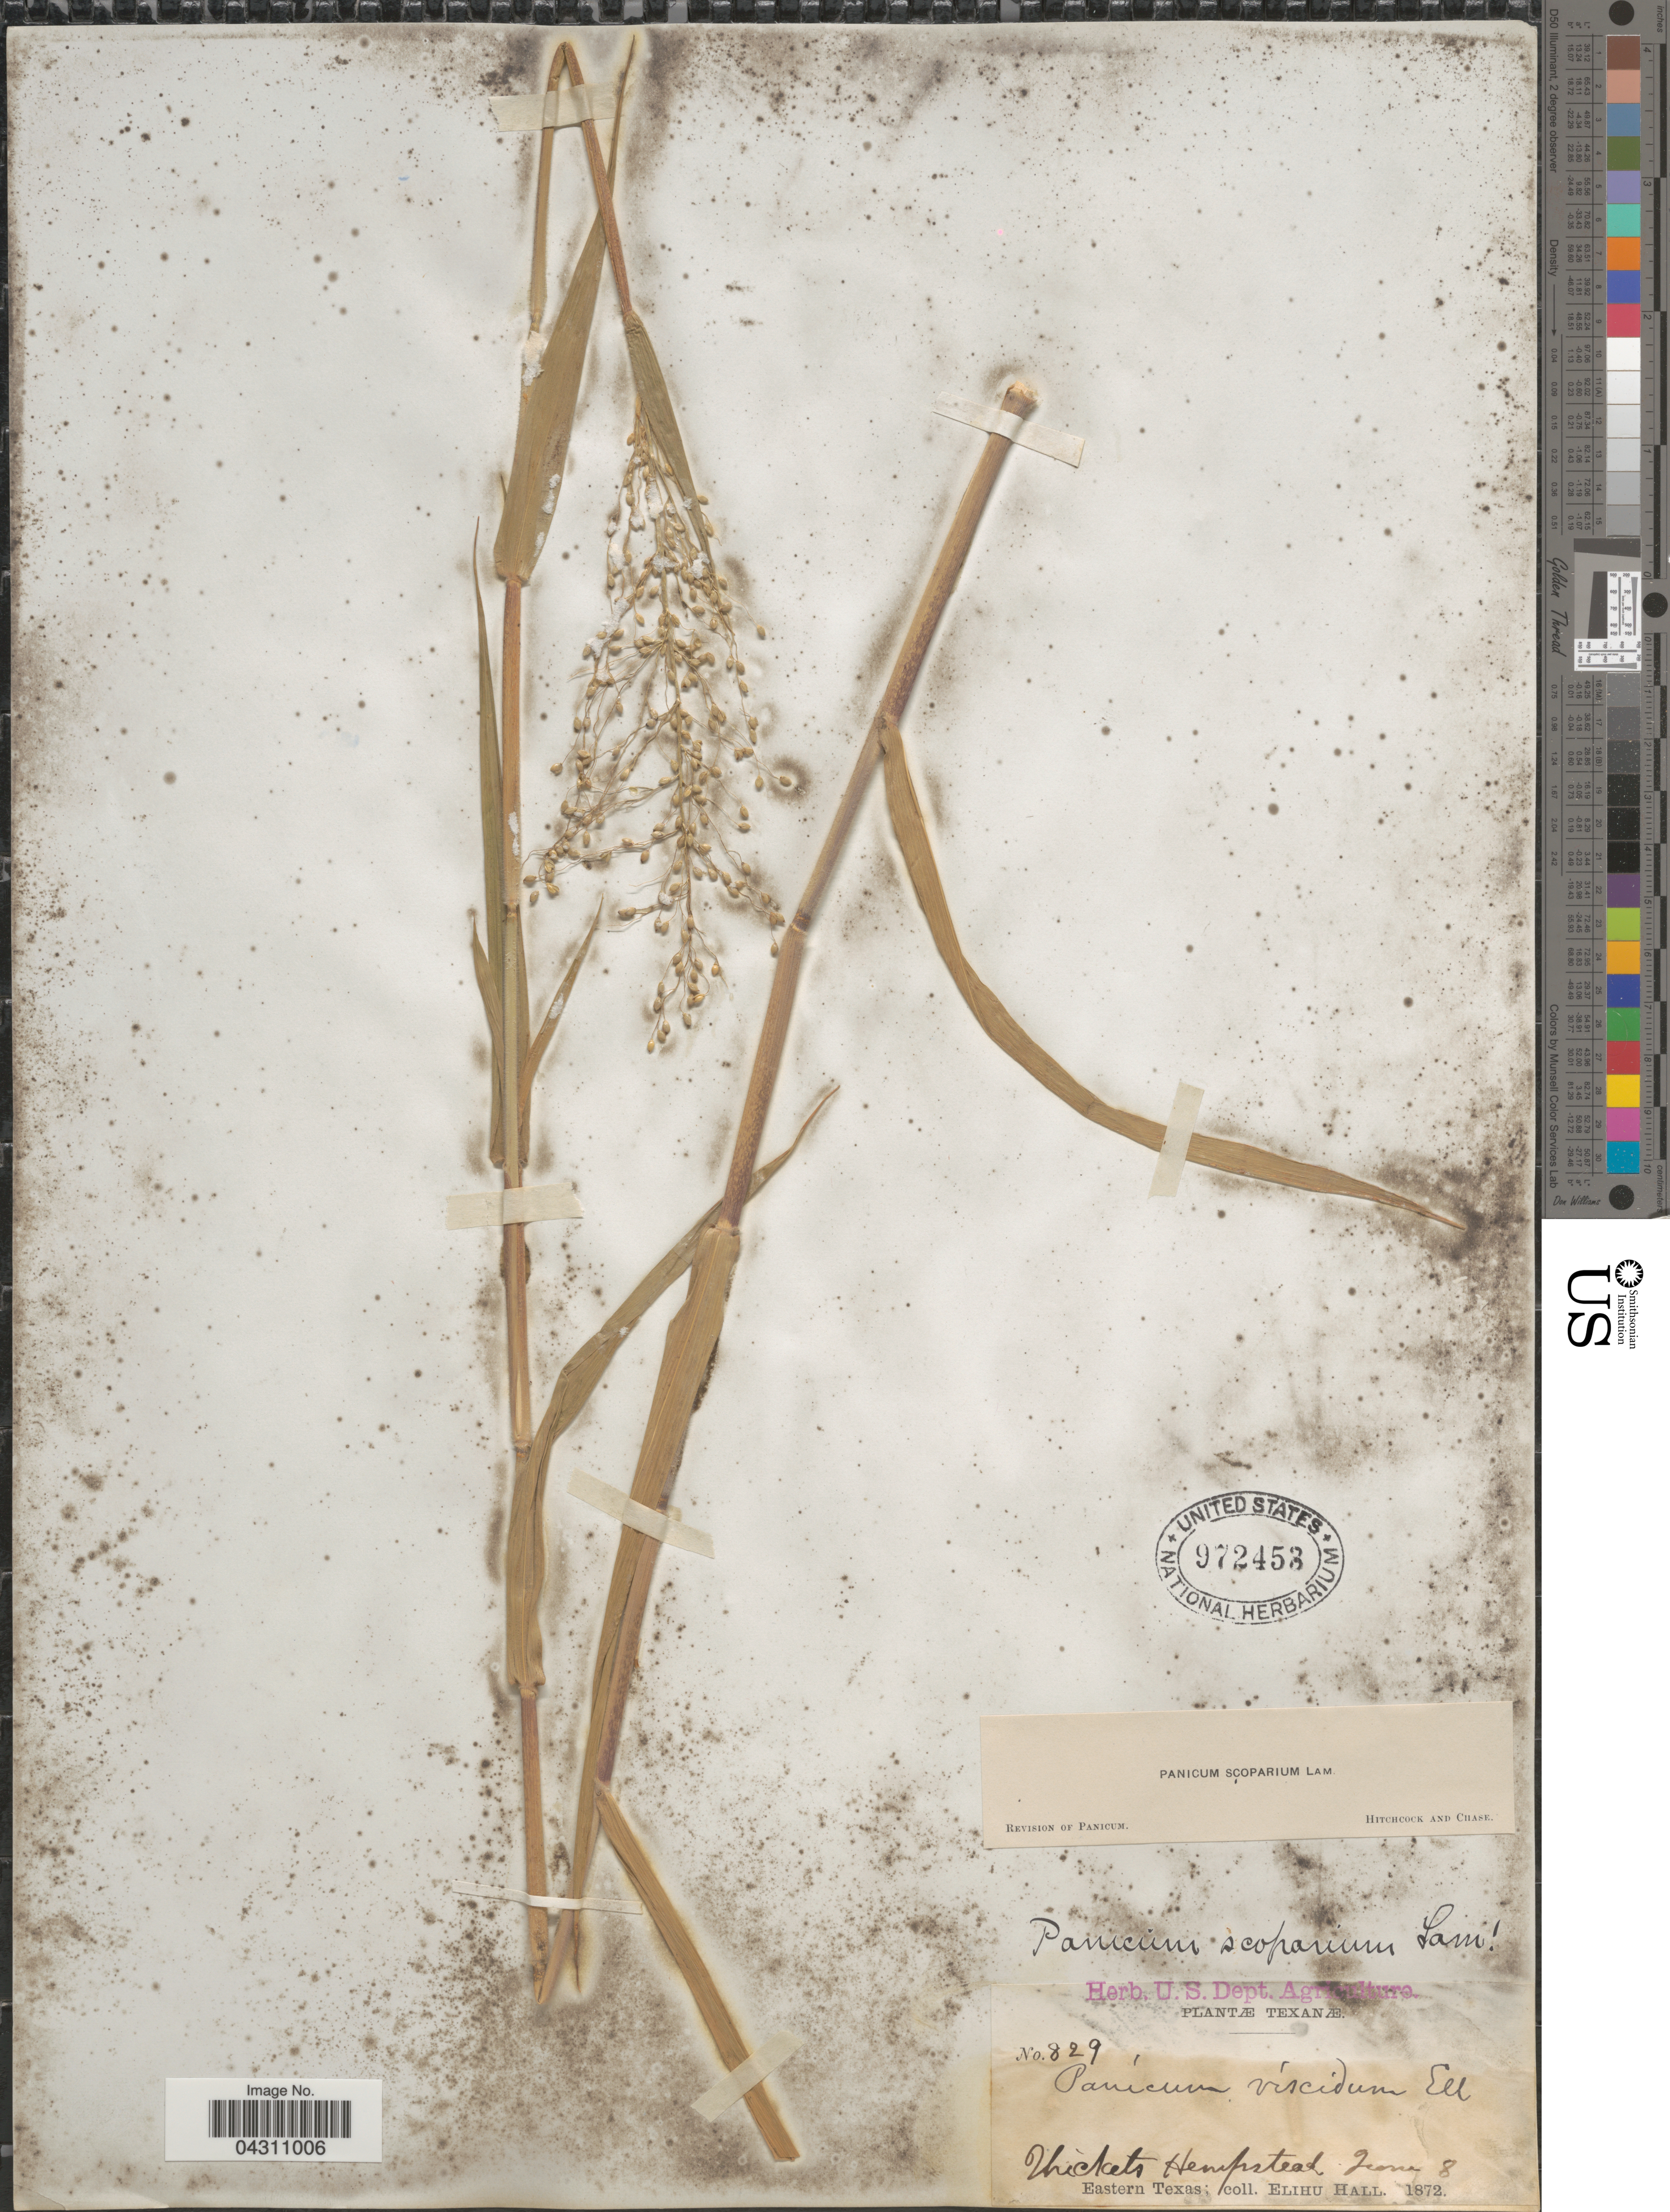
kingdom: Plantae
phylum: Tracheophyta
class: Liliopsida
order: Poales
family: Poaceae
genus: Dichanthelium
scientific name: Dichanthelium scoparium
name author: (Lam.) Gould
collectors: E. Hall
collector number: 829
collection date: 1872-06-08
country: United States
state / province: Texas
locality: Thickets Hempstead. Eastern Texas.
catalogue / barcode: US 972453